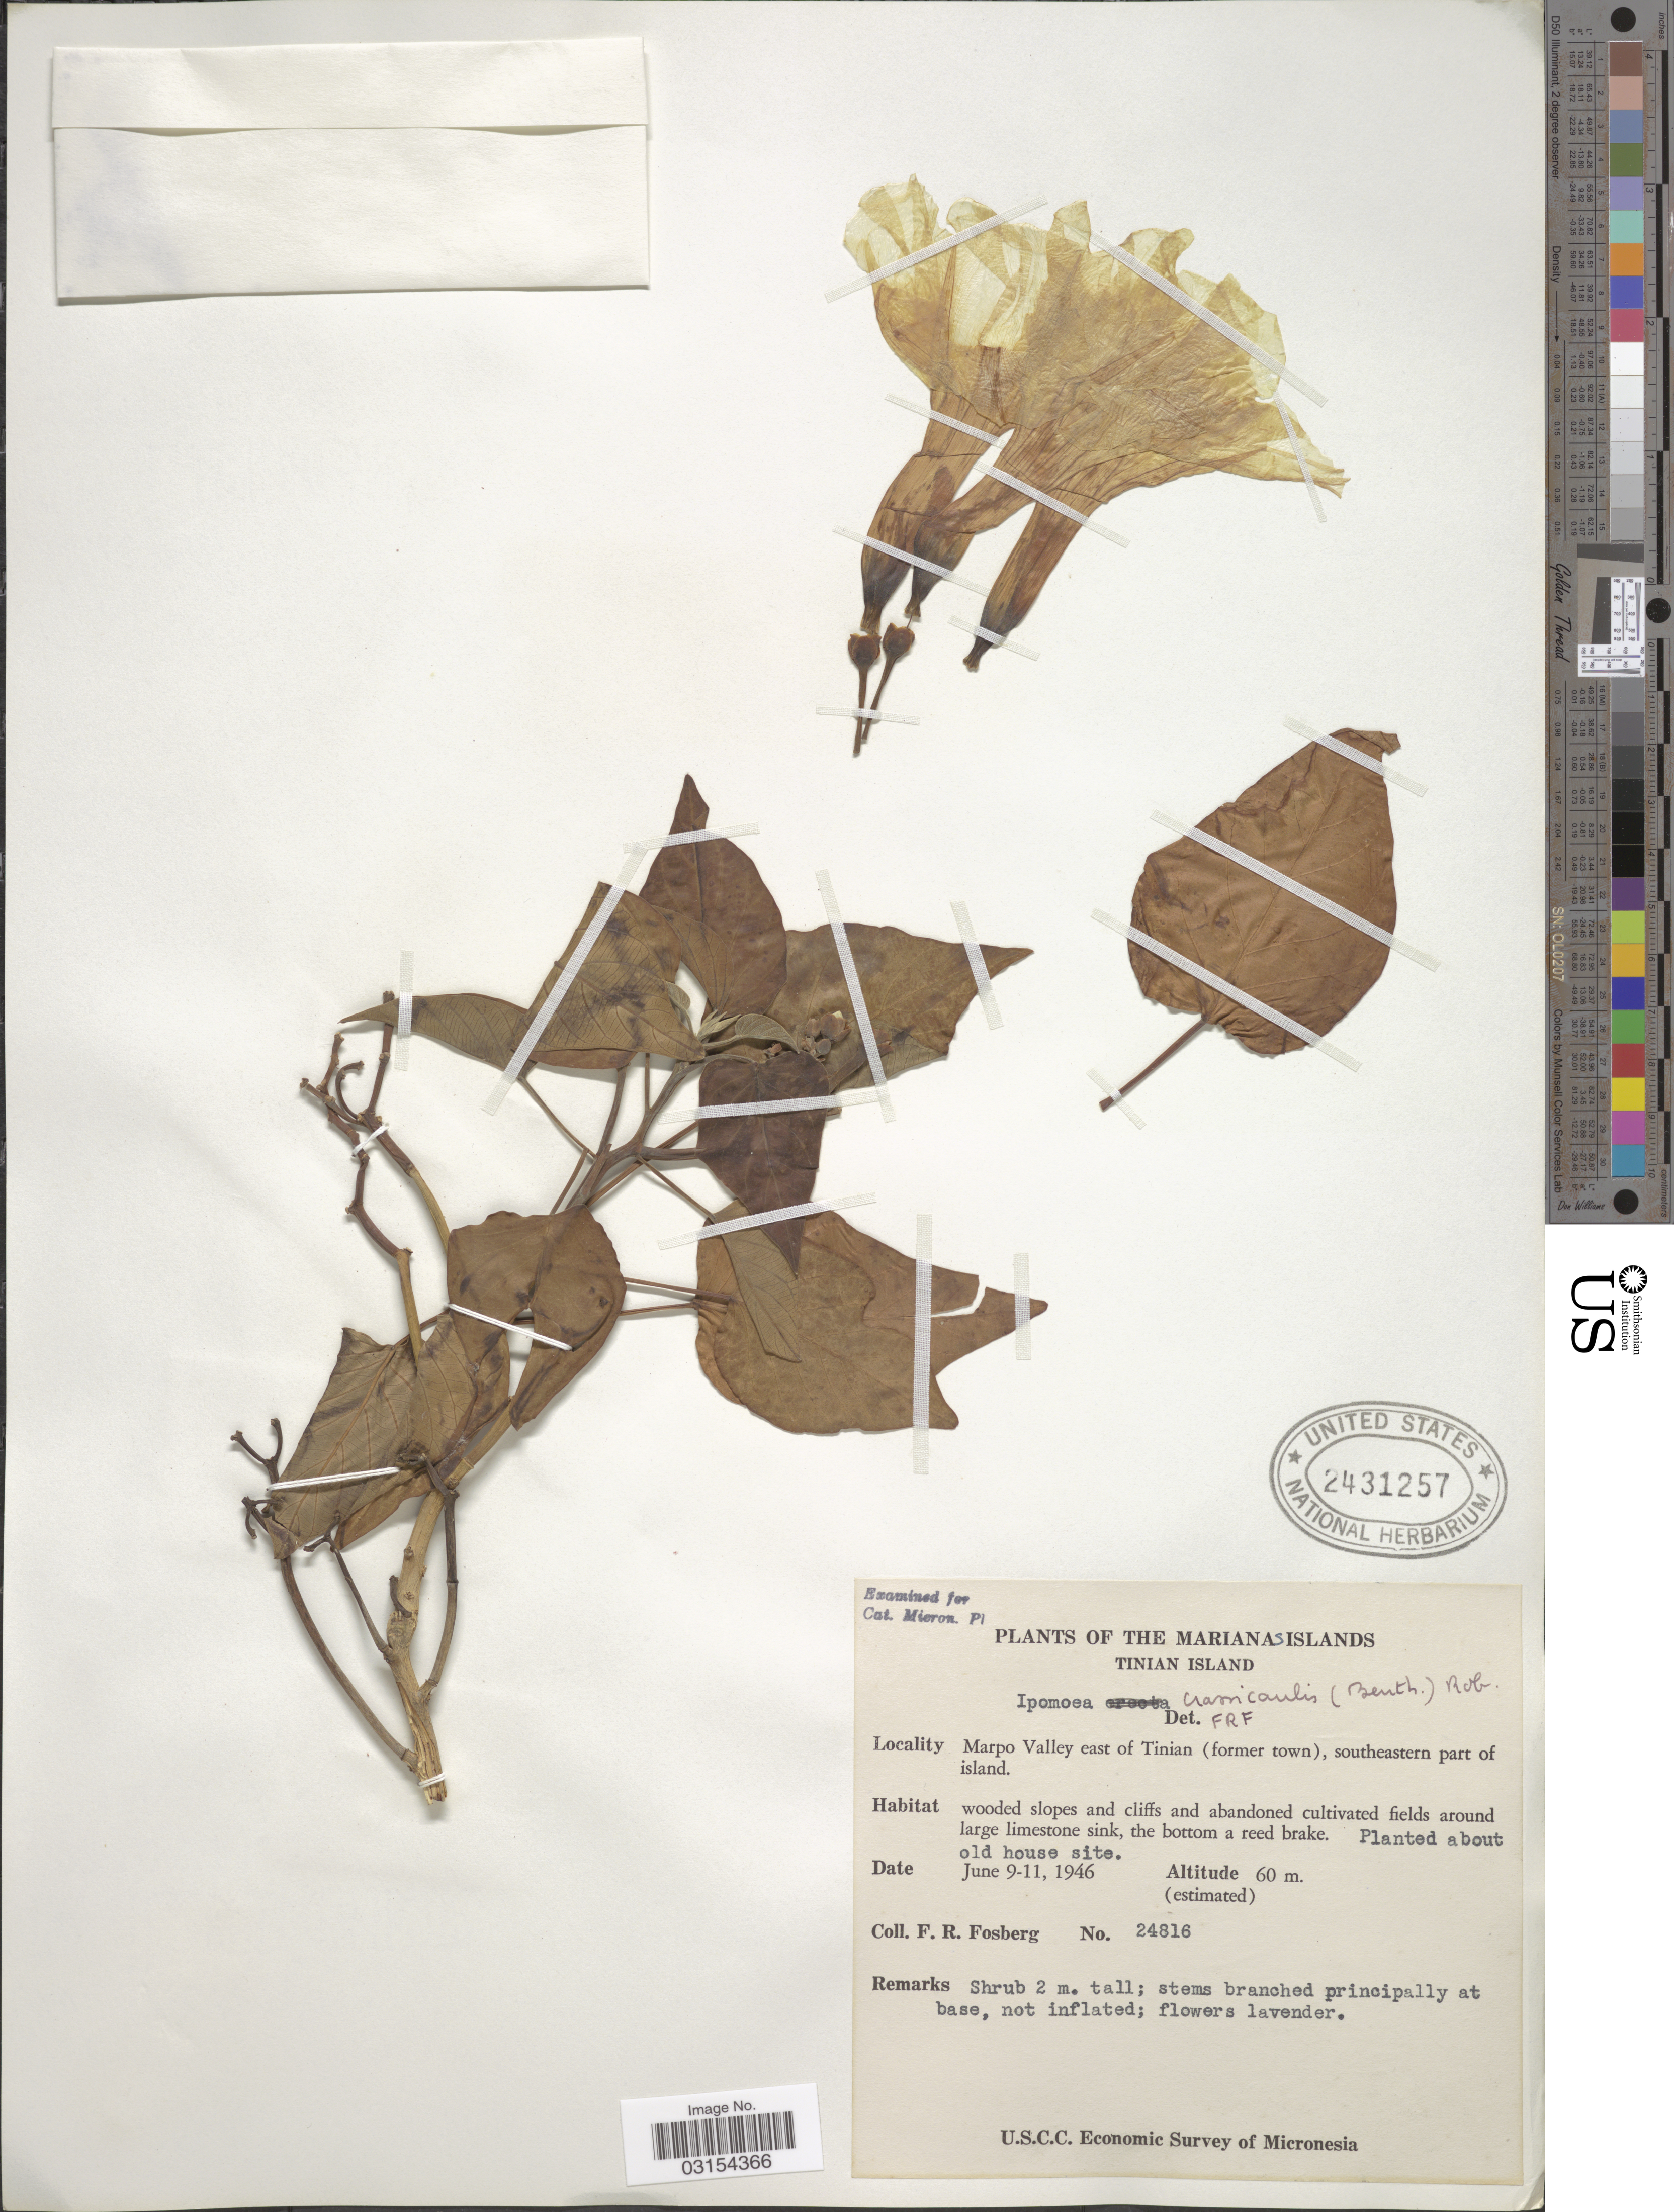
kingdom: Plantae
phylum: Tracheophyta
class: Magnoliopsida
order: Solanales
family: Convolvulaceae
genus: Ipomoea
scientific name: Ipomoea carnea subsp. fistulosa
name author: (Mart. ex Choisy) D.F. Austin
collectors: F. R. Fosberg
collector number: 24816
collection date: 1946-06-09/1946-06-11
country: Northern Mariana Islands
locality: The Marianas Islands. Tinian Island. Marpo Valley east of Tinian (former town), southeastern part of island.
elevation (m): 60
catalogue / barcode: US 2431257